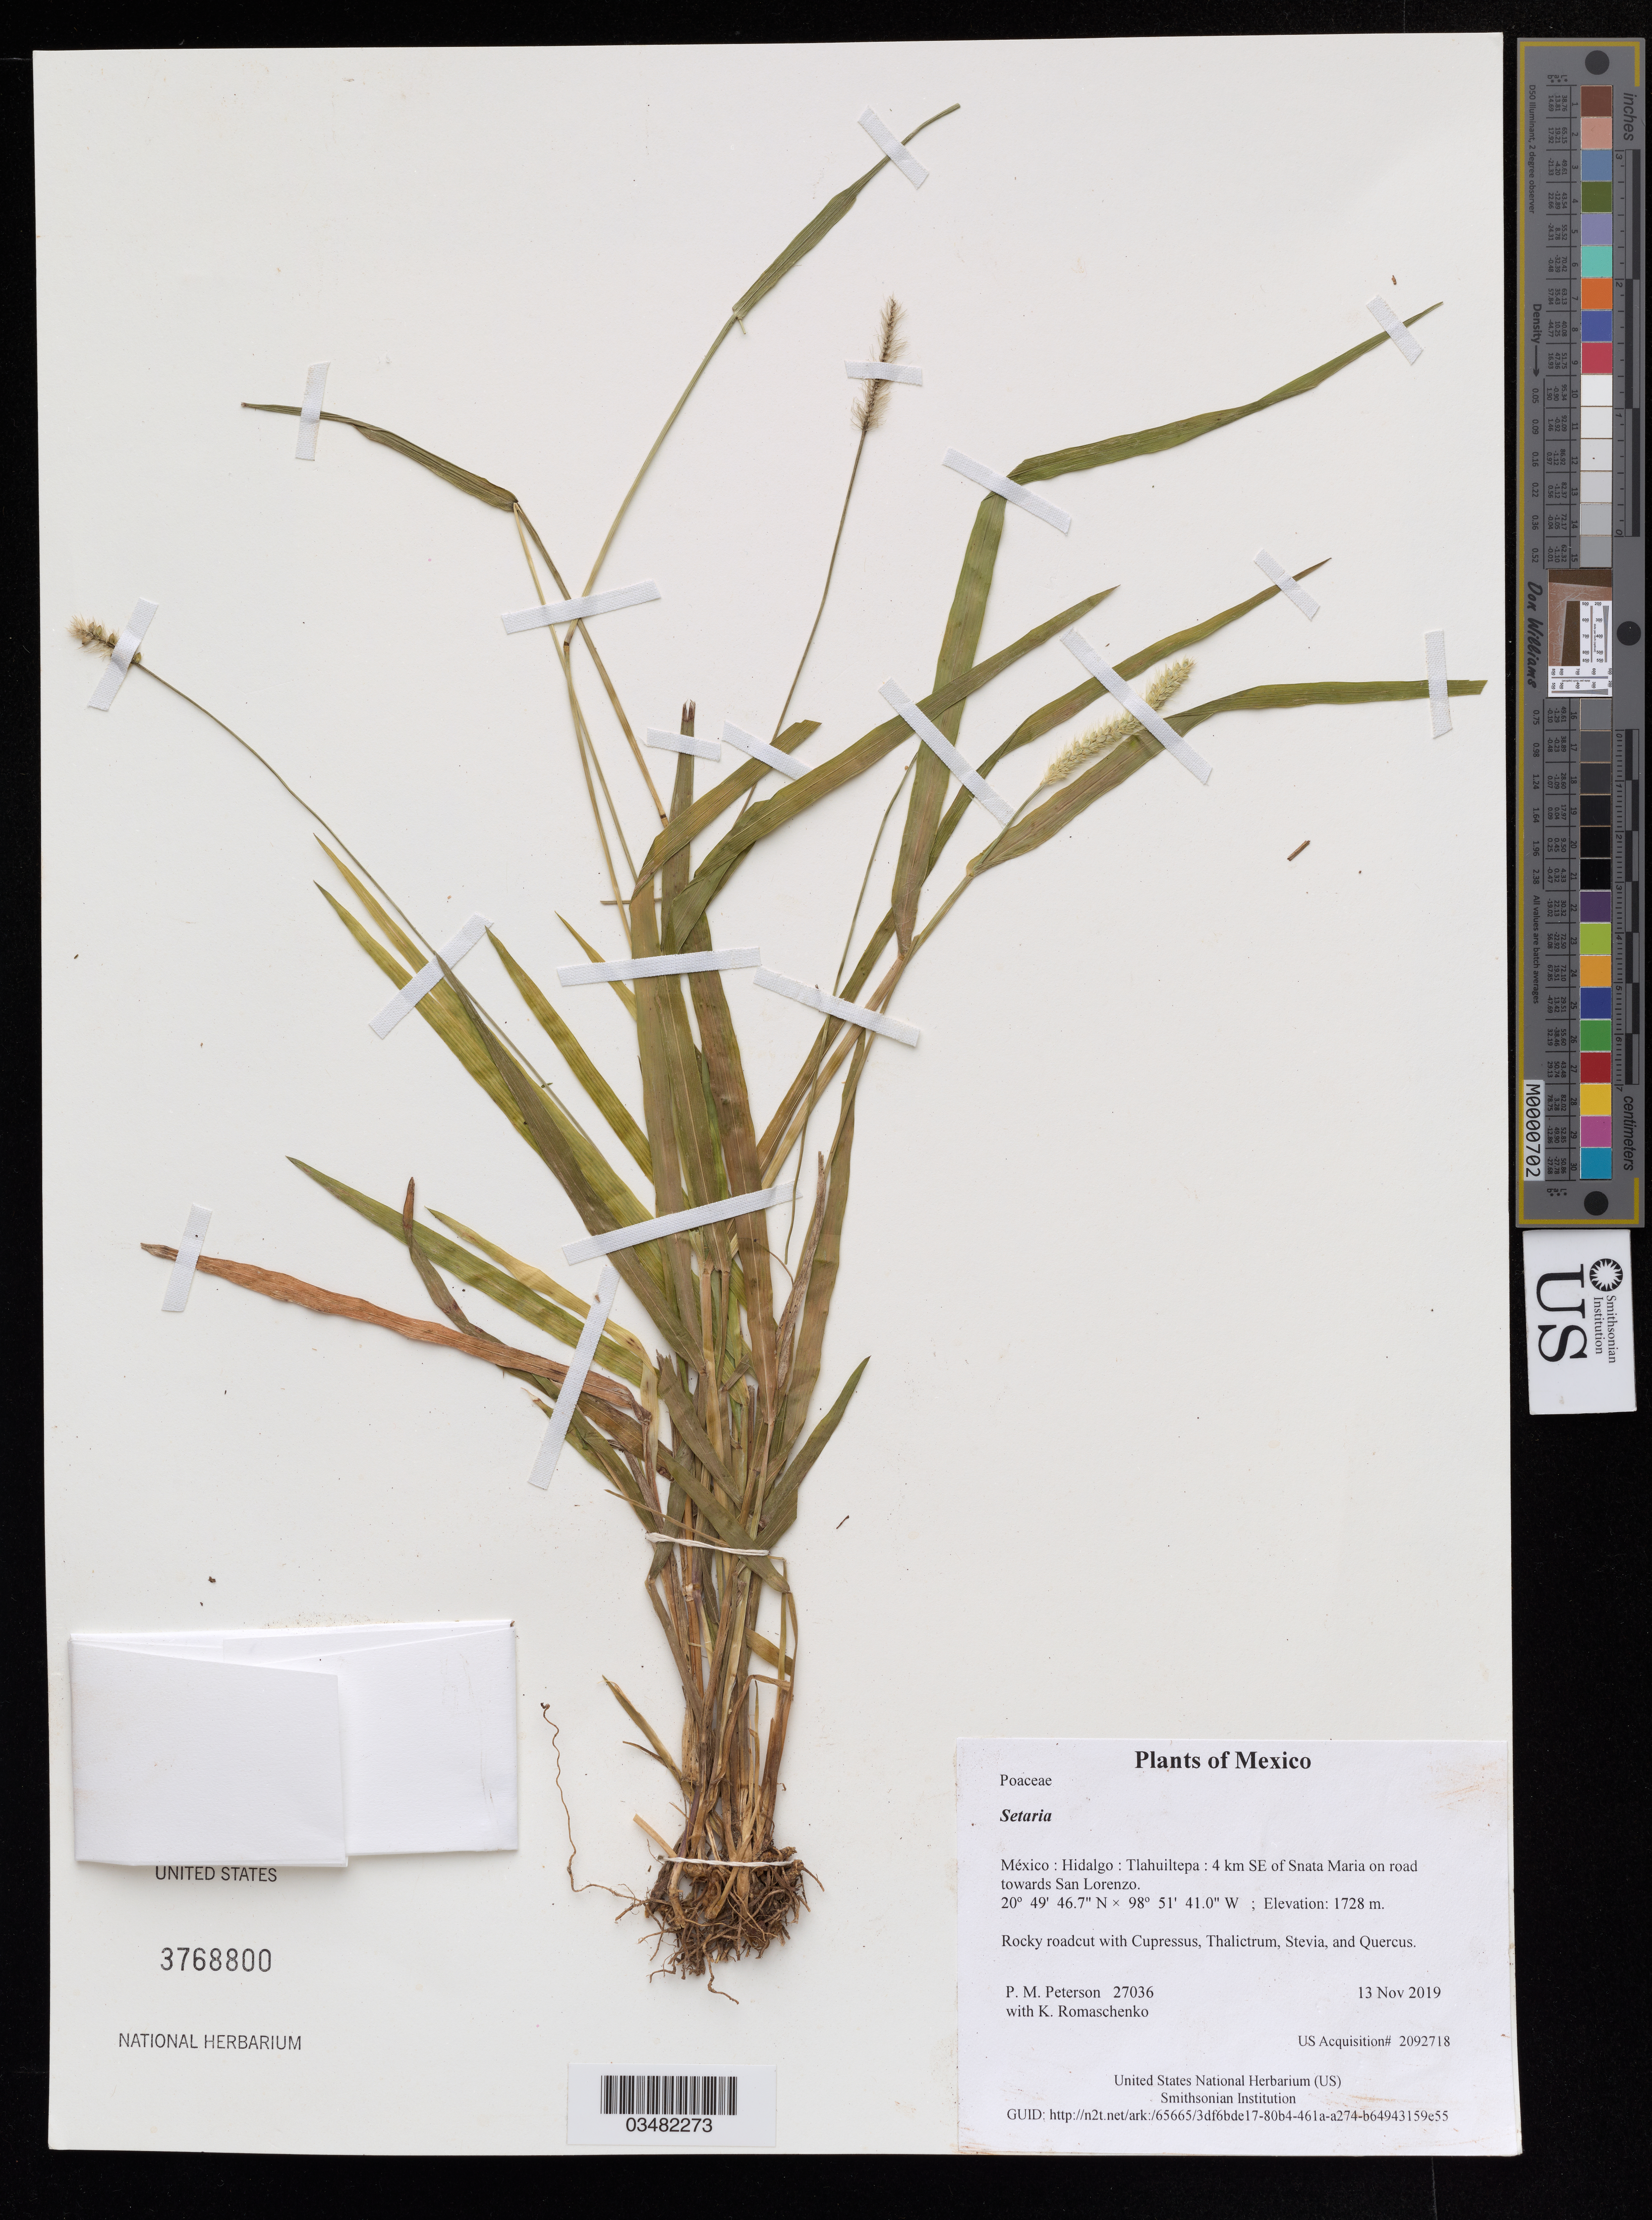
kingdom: Plantae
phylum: Tracheophyta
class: Liliopsida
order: Poales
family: Poaceae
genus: Setaria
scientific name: Setaria sp.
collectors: P. M. Peterson & K. Romaschenko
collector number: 27036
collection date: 2019-11-13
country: México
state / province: Hidalgo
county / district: Tlahuiltepa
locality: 4 km SE of Snata Maria on road towards San Lorenzo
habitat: Rocky roadcut with Cupressus, Thalictrum, Stevia, and Quercus.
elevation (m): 1728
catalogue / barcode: US 3768800